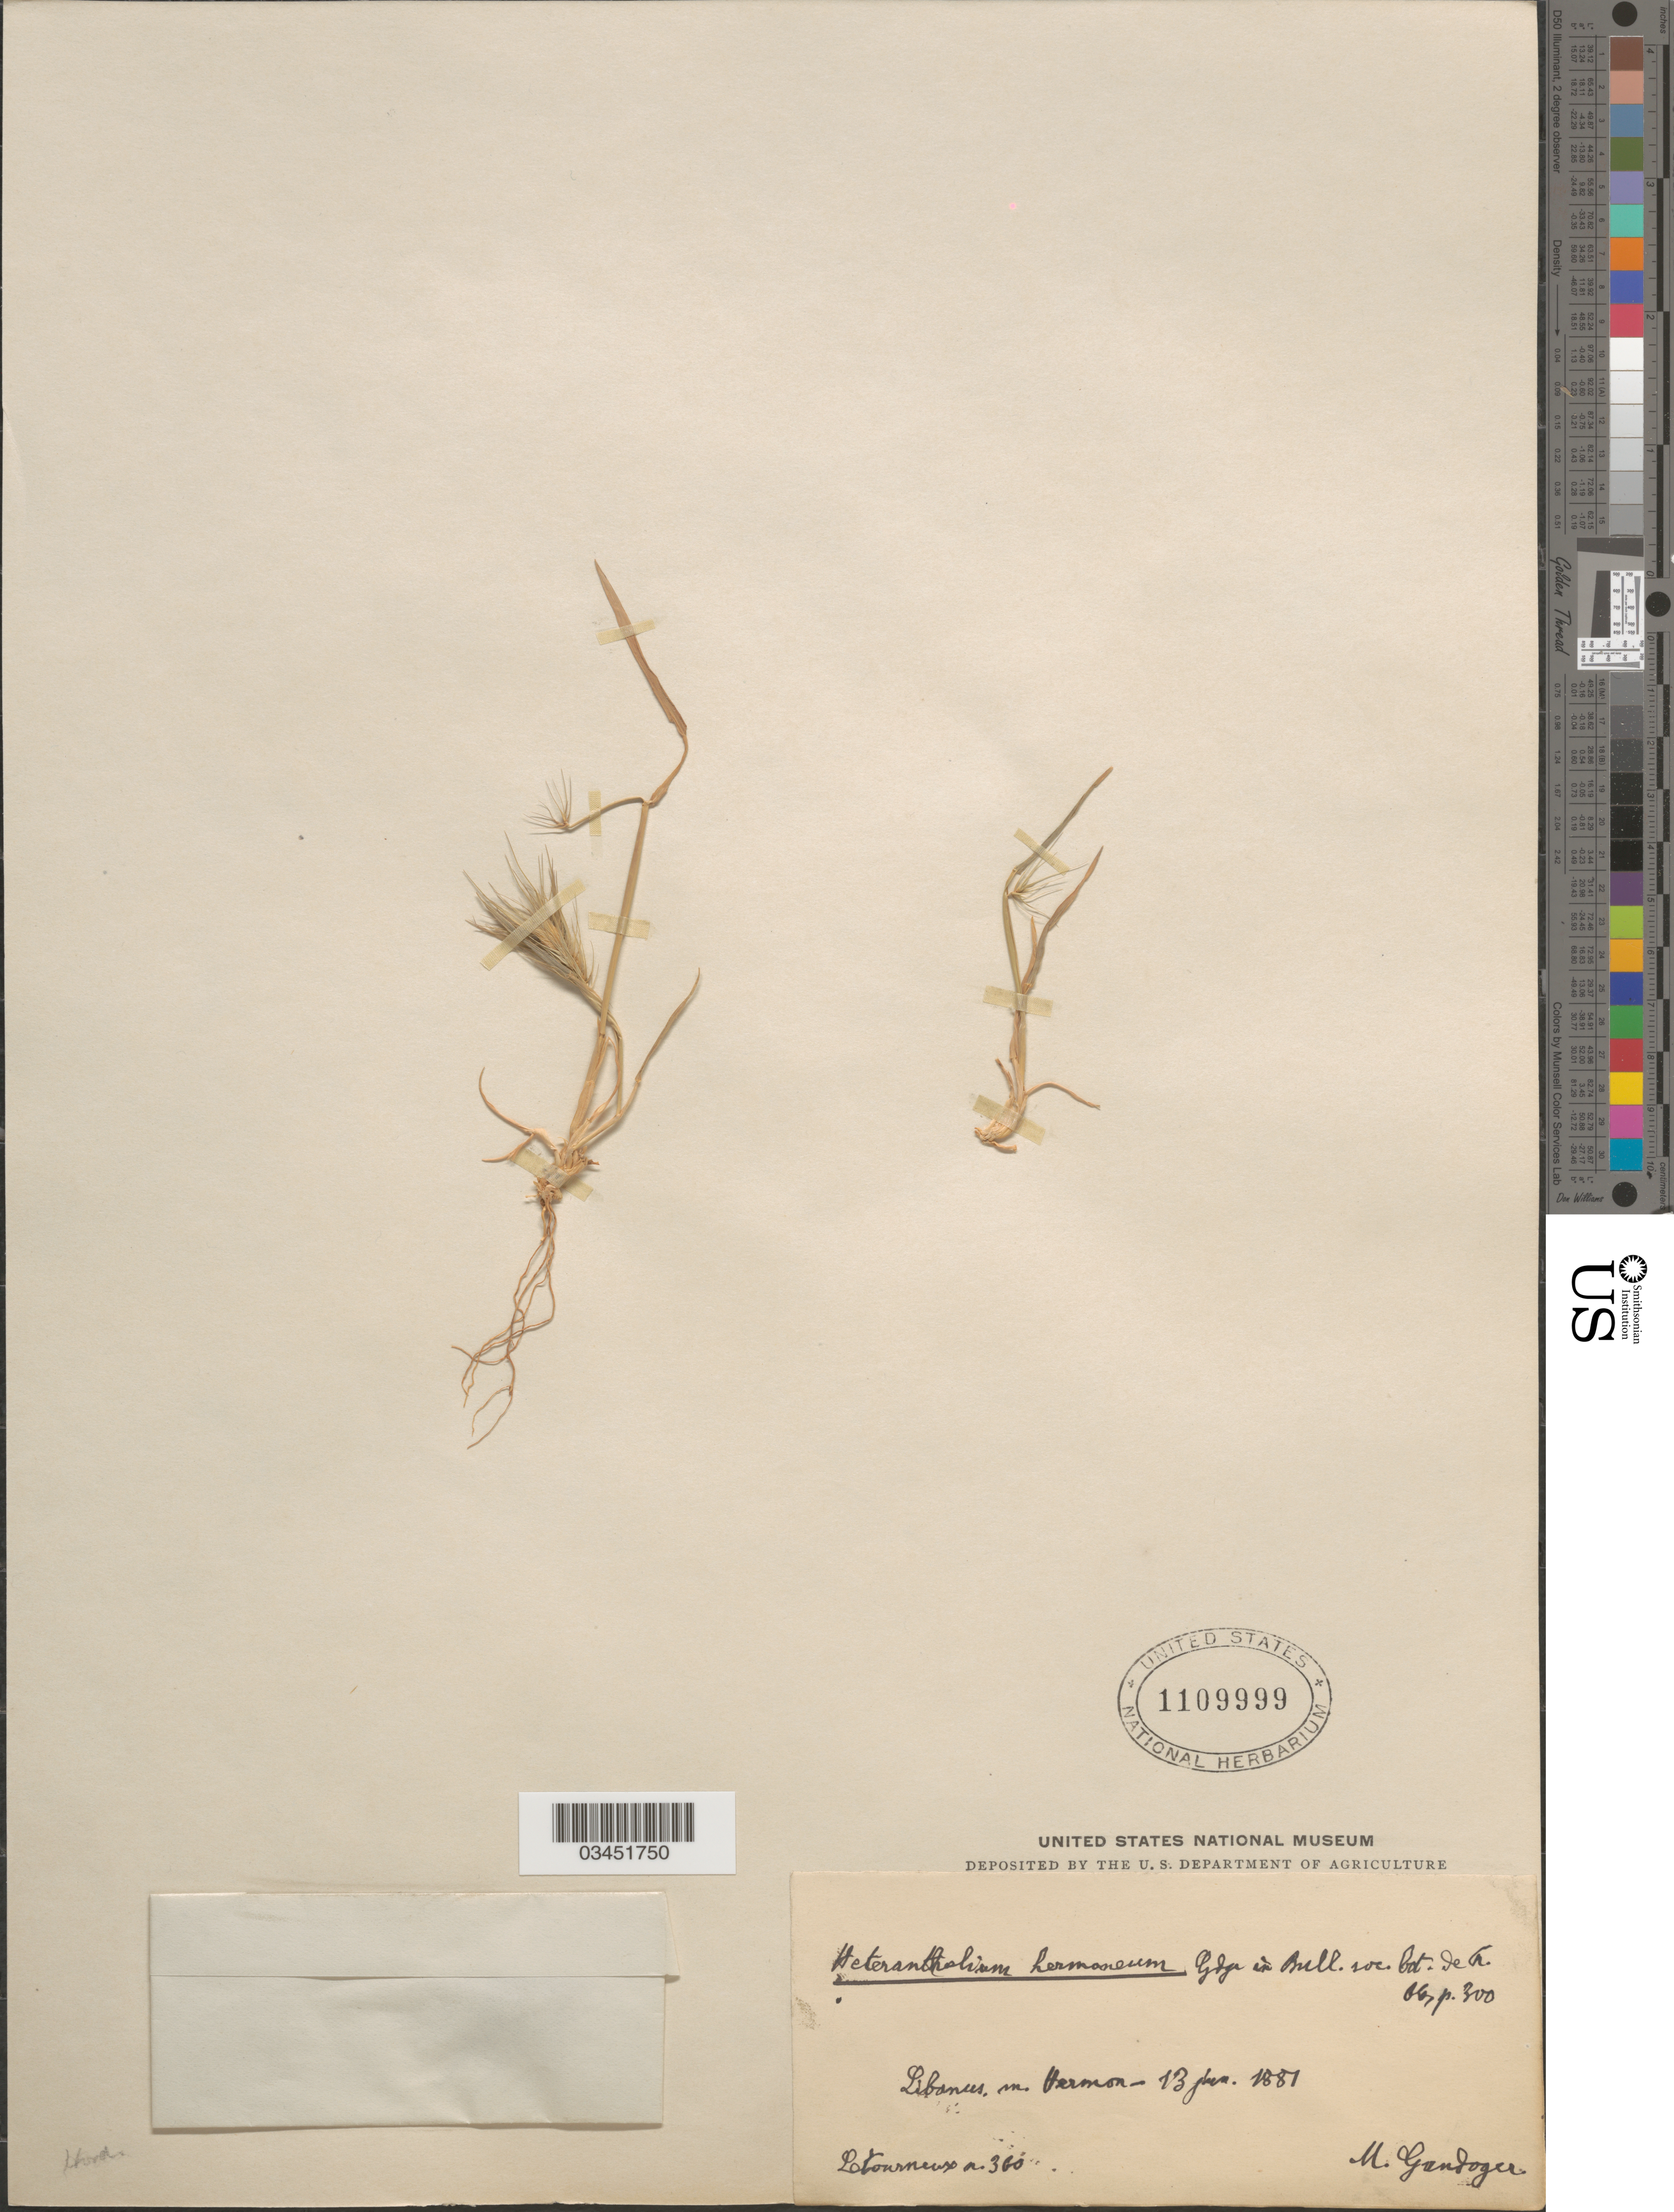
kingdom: Plantae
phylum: Tracheophyta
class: Liliopsida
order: Poales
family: Poaceae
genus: Heteranthelium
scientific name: Heteranthelium piliferum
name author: (Sol.) Hochst.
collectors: Letourneux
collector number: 360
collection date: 1881-06-13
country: Lebanon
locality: Libanon, in Hermon.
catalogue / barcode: US 1109999